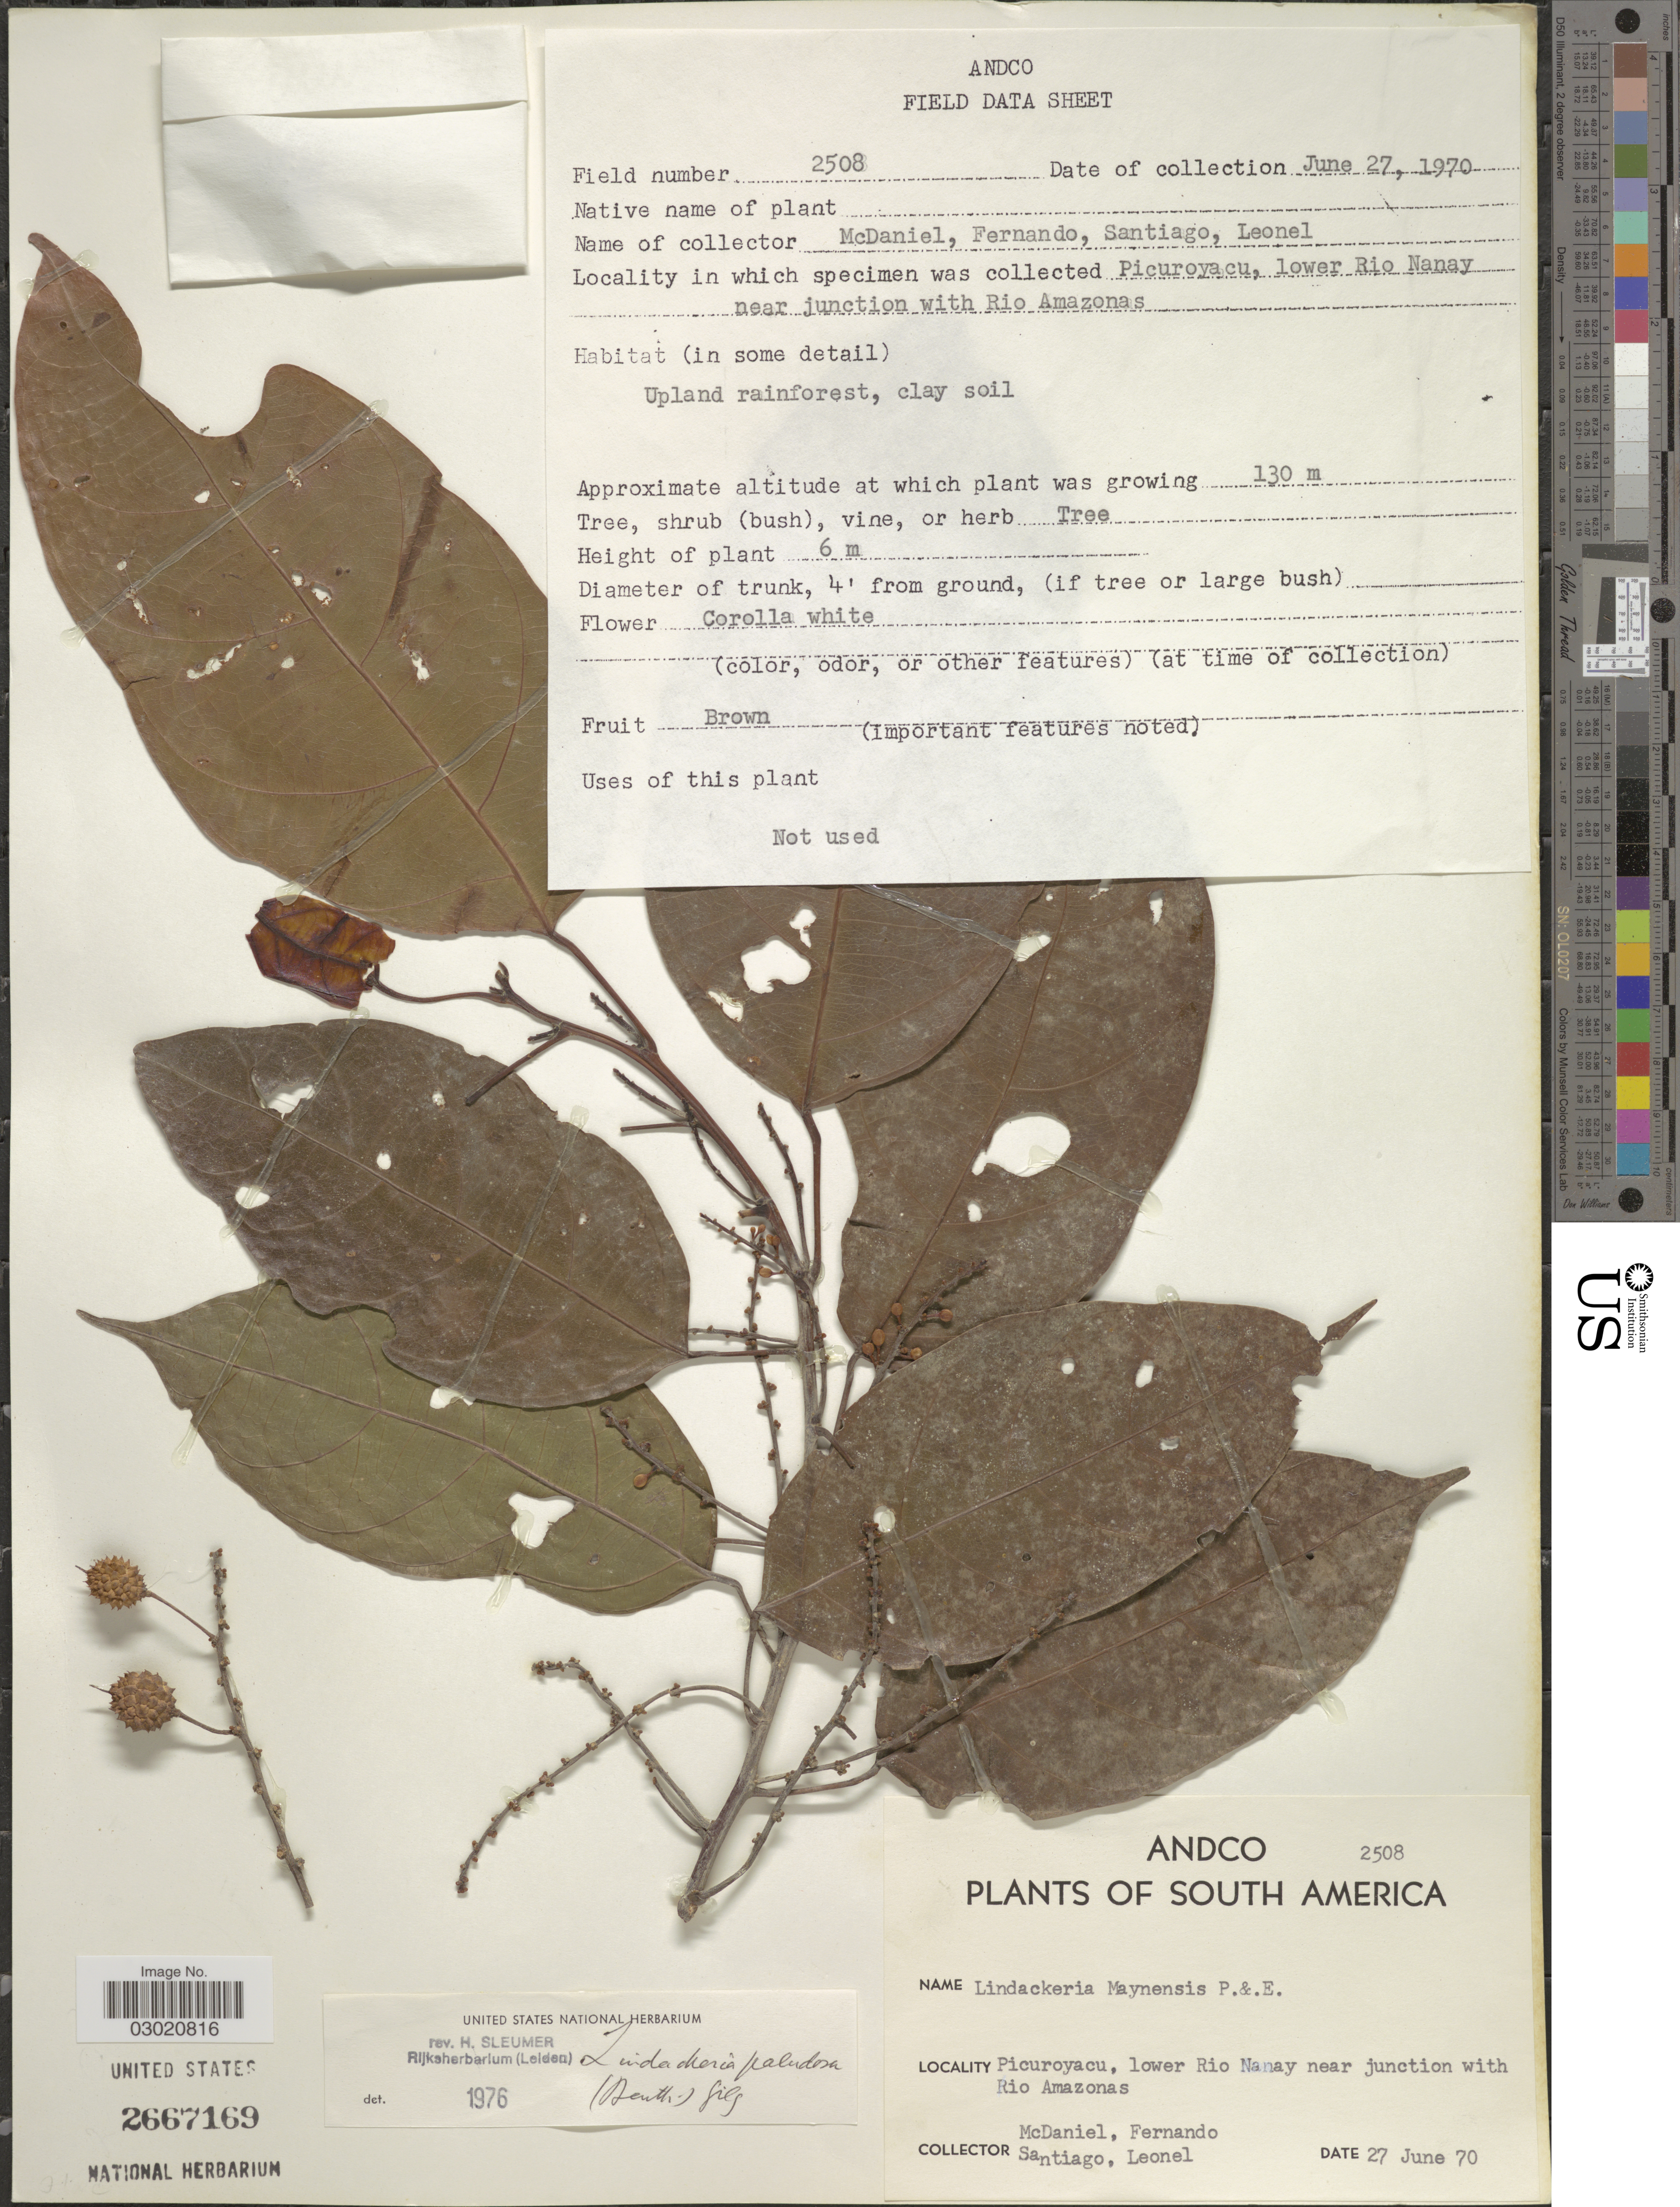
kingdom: Plantae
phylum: Tracheophyta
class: Magnoliopsida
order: Malpighiales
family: Achariaceae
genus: Lindackeria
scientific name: Lindackeria paludosa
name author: (Benth.) Gilg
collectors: -- McDaniel, -- Fernando, -. Santiago & -- Leonel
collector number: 2508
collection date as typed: Transcribed d/m/y: 27/6/70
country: Peru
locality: Andco, South America, Picuroyacu, lower Rio Nanay near junction with Rio Amazonas.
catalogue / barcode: US 2667169